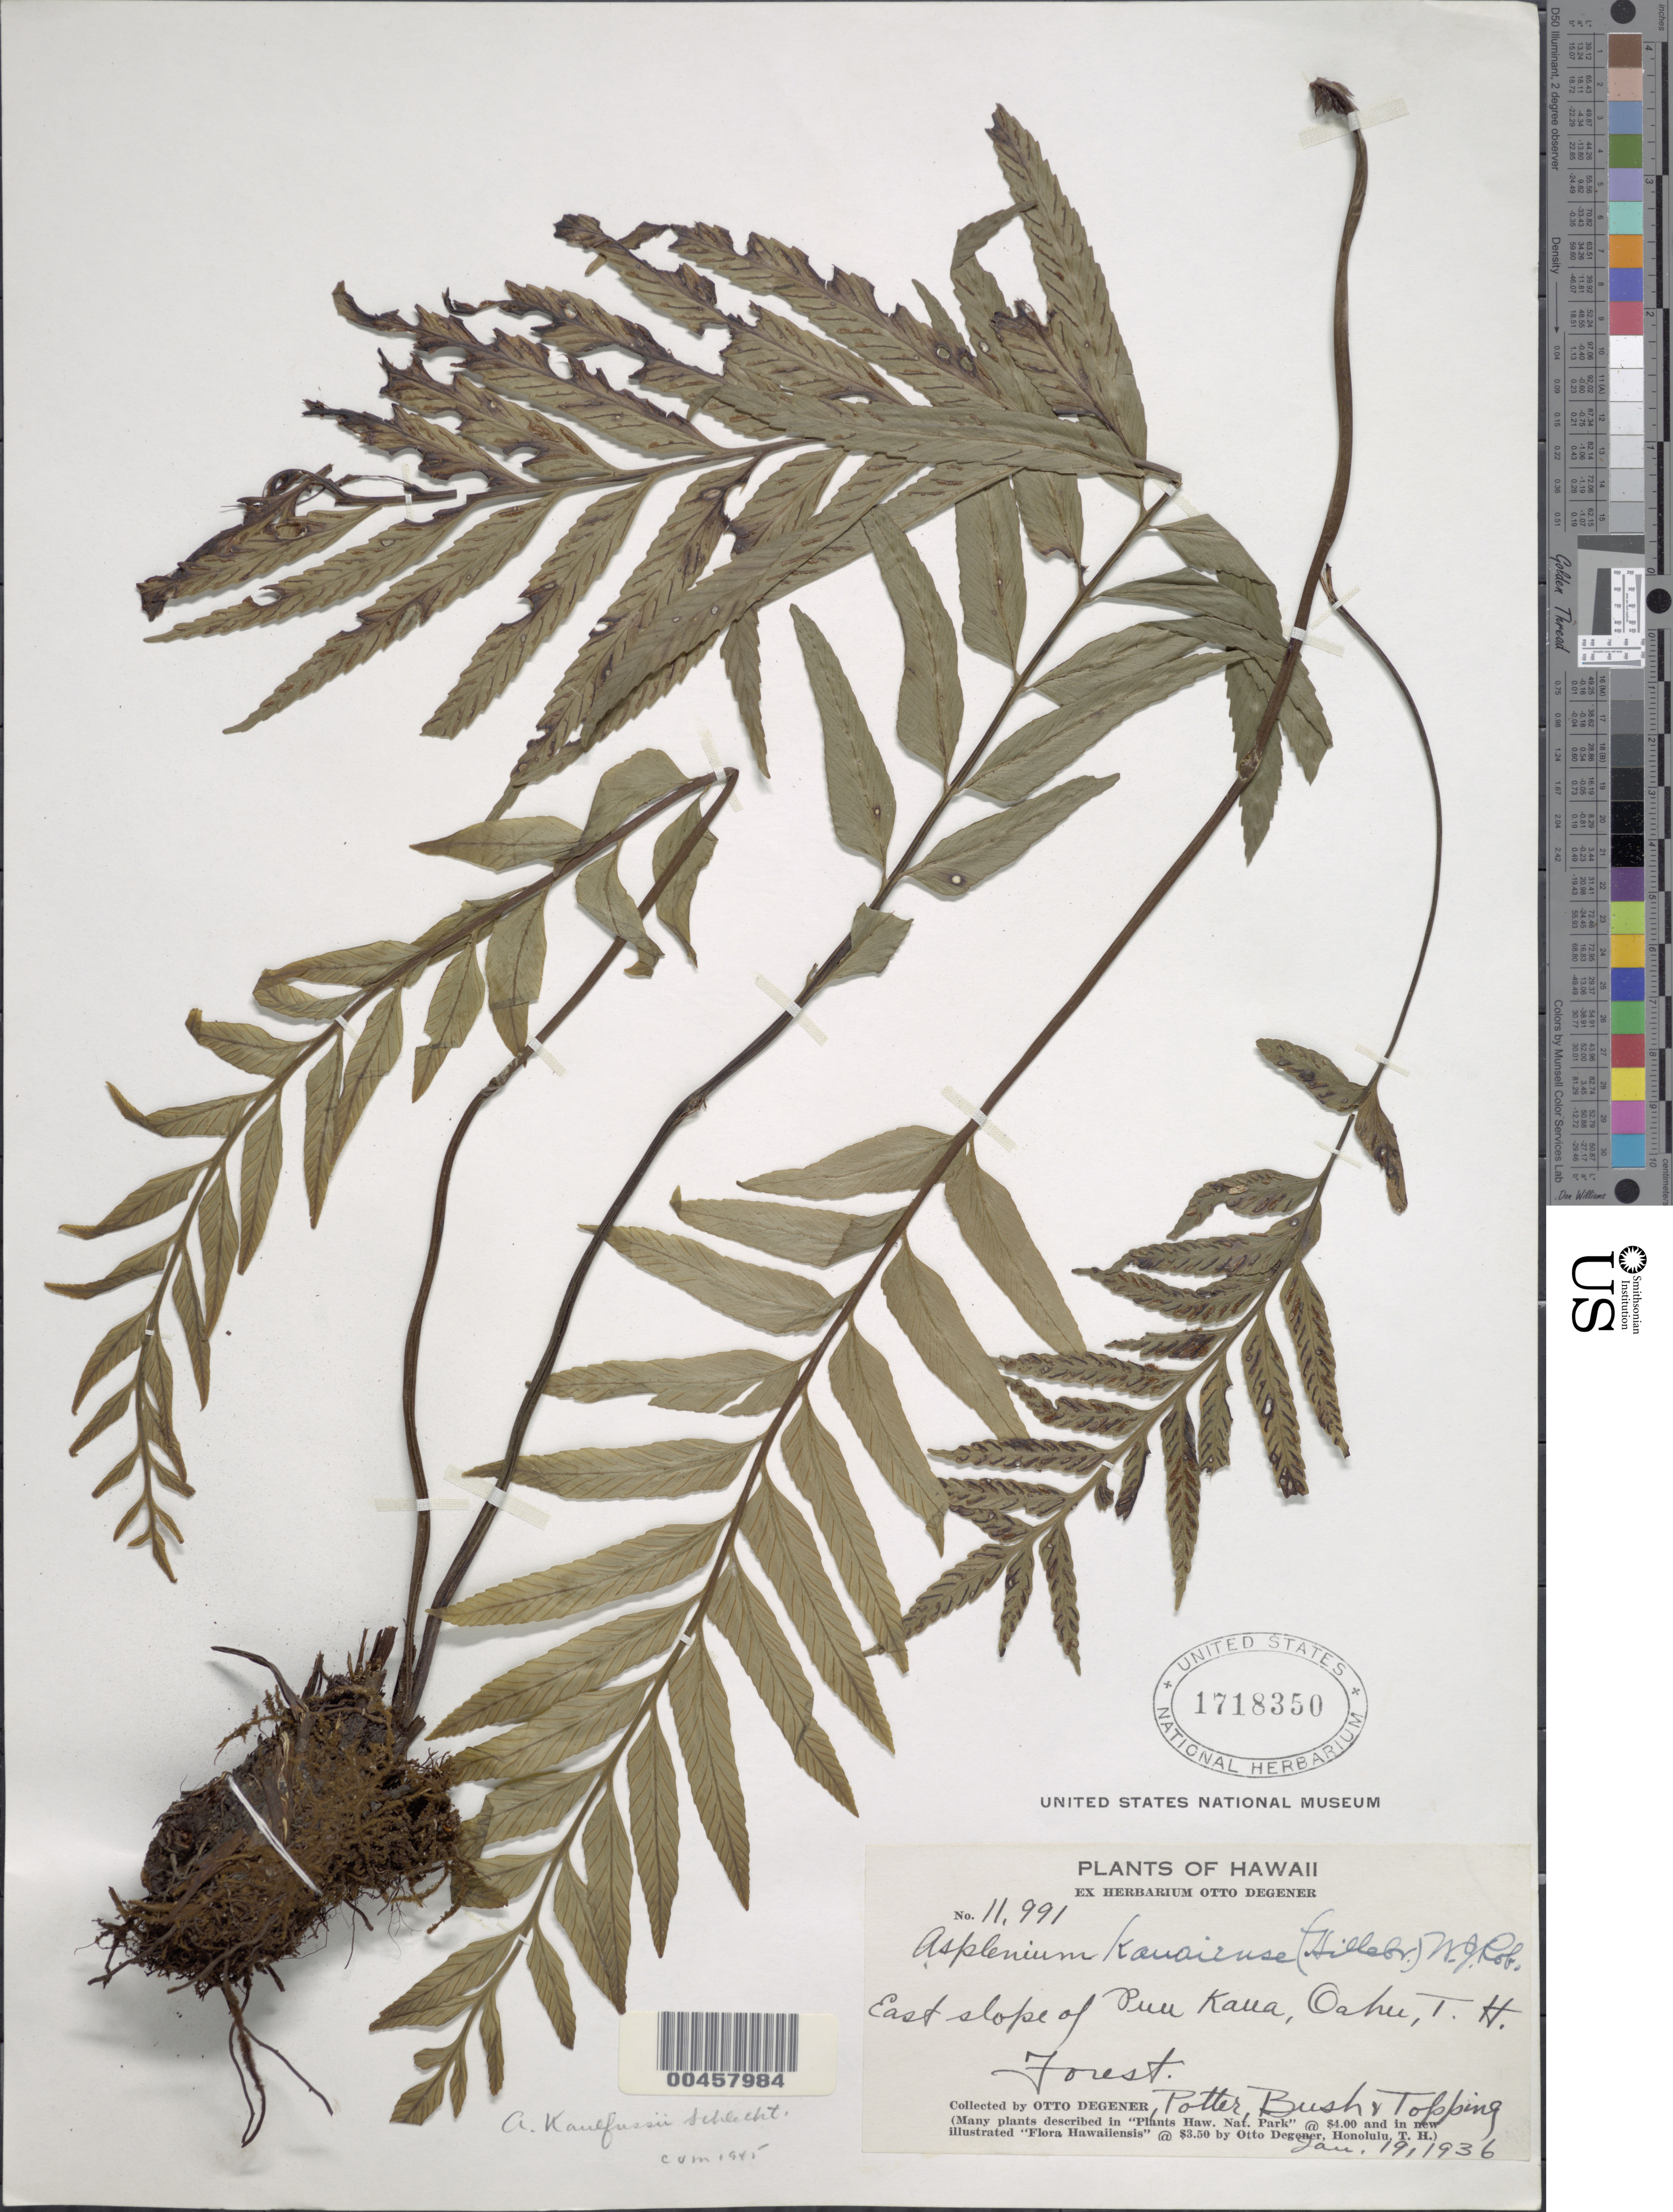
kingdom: Plantae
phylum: Tracheophyta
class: Polypodiopsida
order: Polypodiales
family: Aspleniaceae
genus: Asplenium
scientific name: Asplenium kaulfussii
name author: Schltdl.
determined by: Morton, C. V.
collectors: O. Degener, Potter, B. F. Bush & D. L. Topping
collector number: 11991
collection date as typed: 19 Jan 1936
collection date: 1936-01-19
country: United States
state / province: Hawaii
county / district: Honolulu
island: Oahu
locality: East slope of Puu Kaua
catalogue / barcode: US 1718350